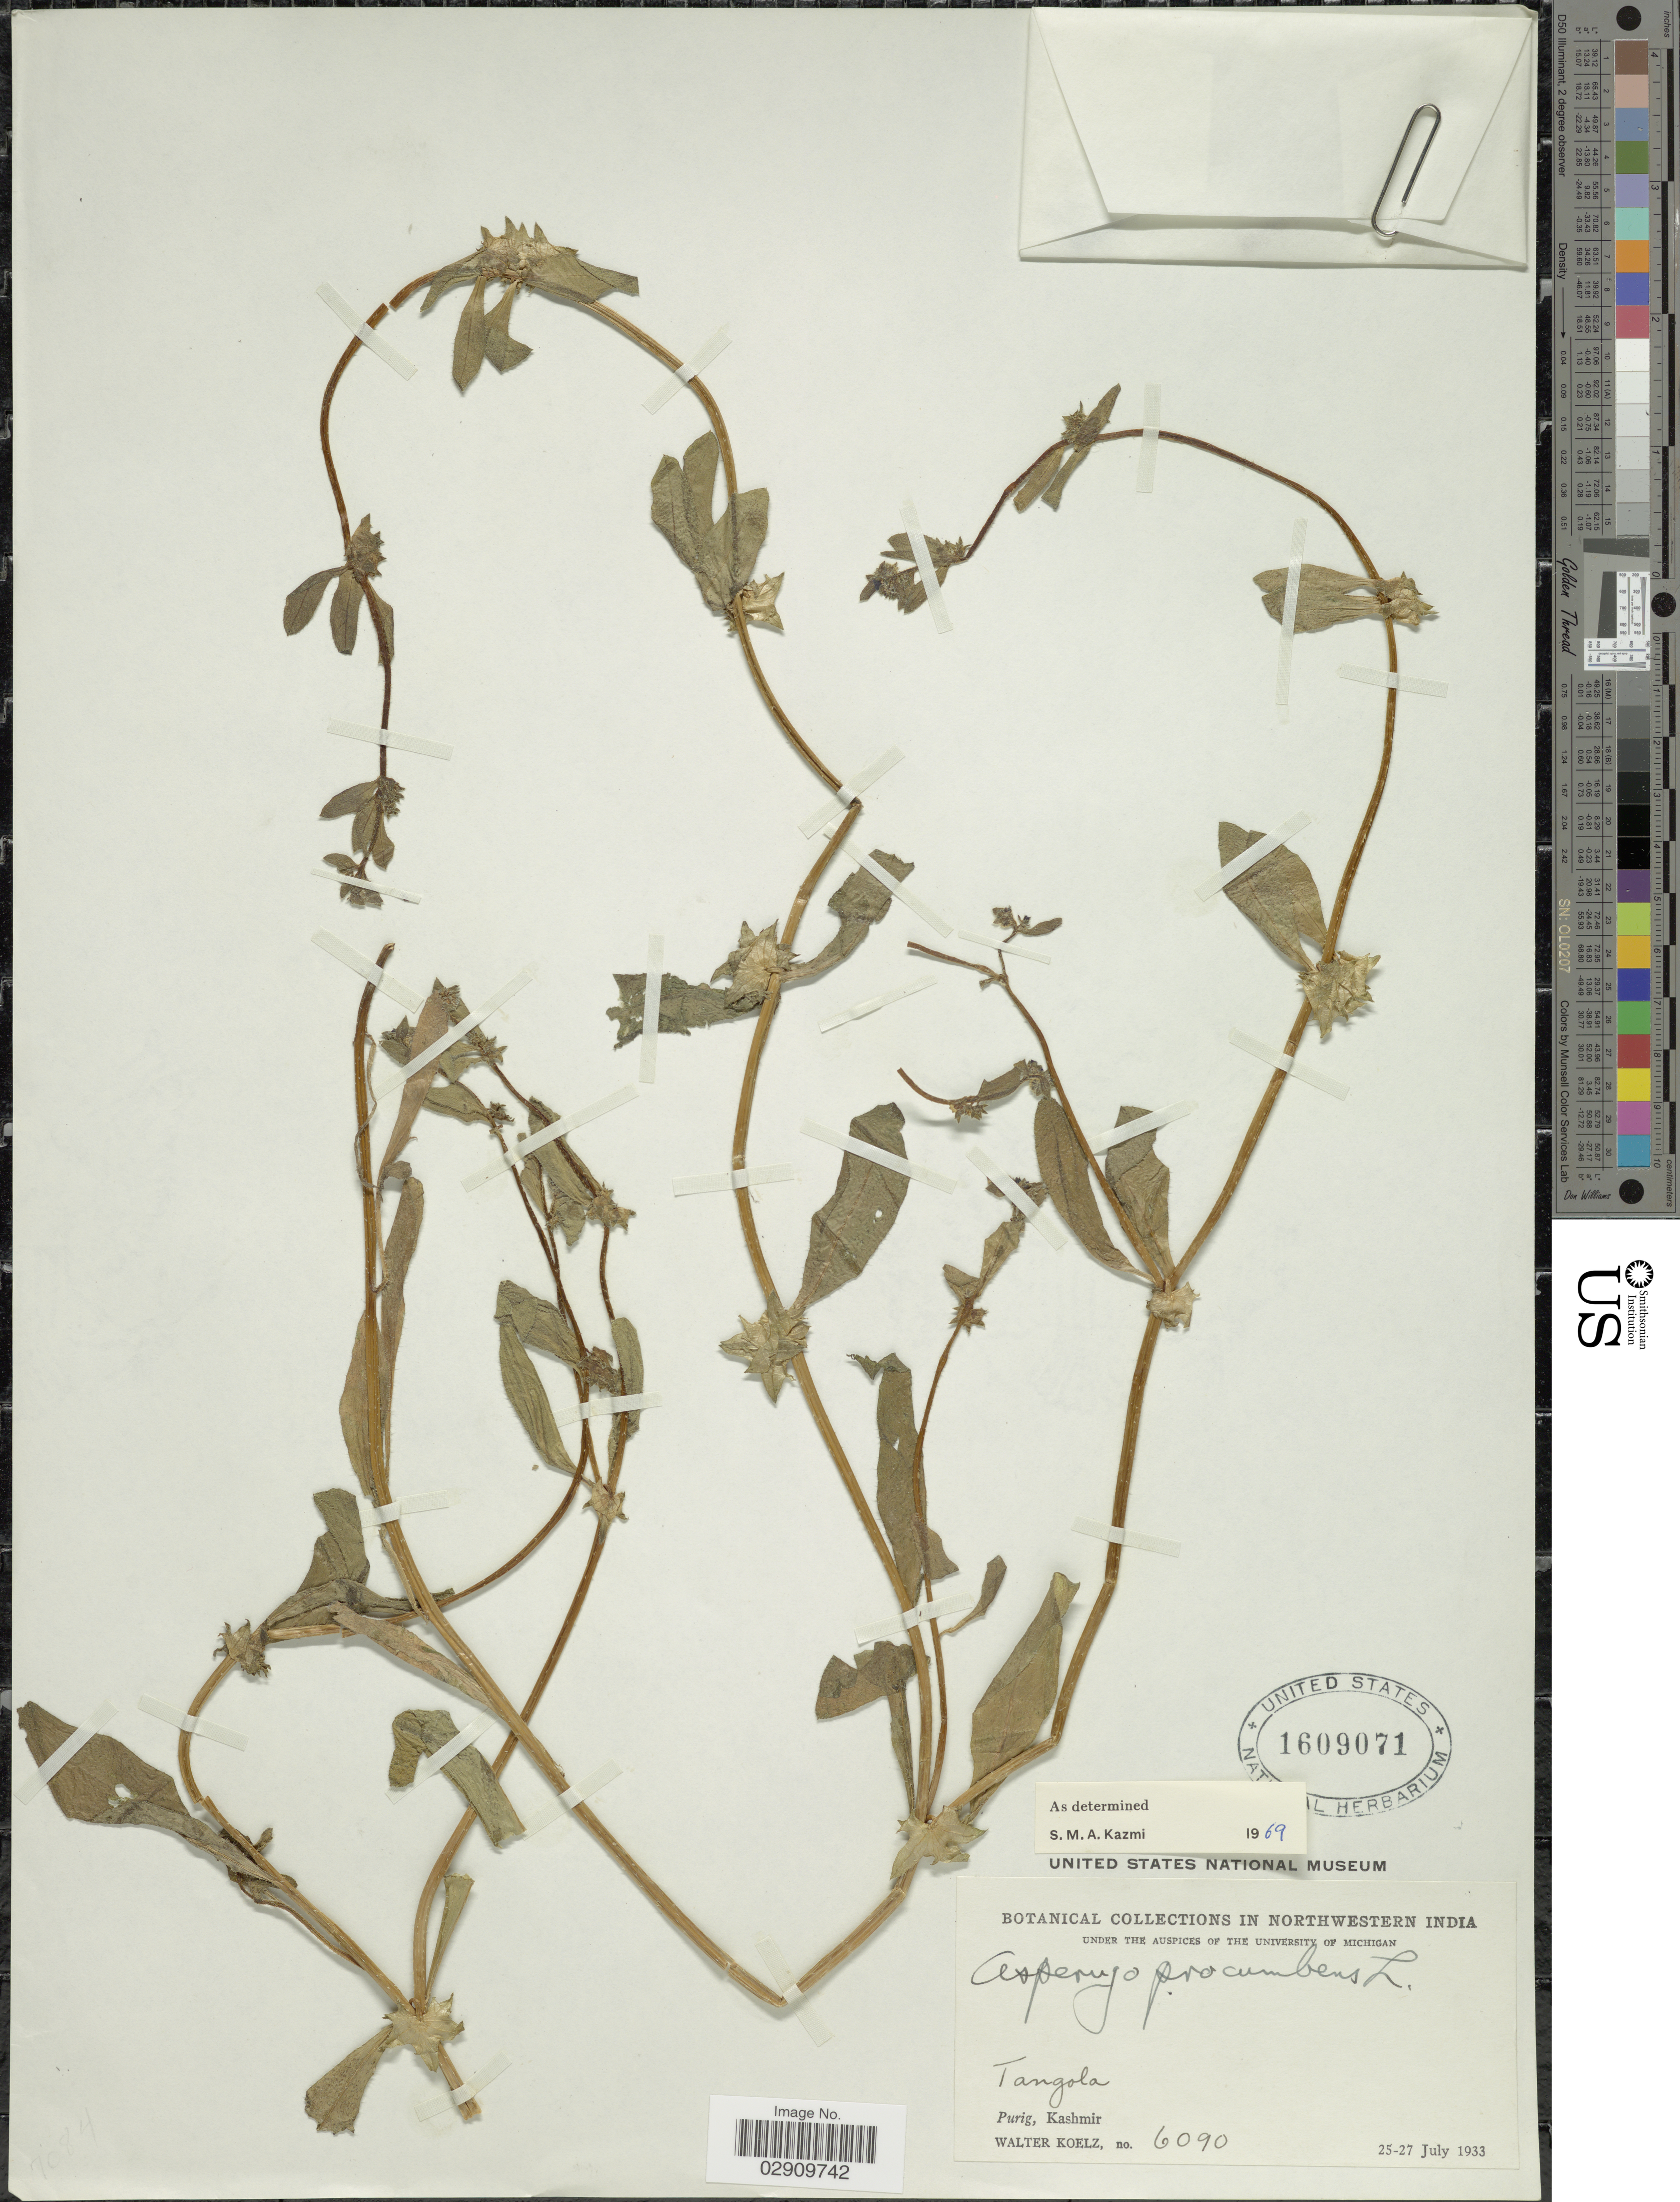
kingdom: Plantae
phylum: Tracheophyta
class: Magnoliopsida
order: Boraginales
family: Boraginaceae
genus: Asperugo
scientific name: Asperugo procumbens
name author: L.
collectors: W. N. Koelz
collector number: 6090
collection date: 1933-07-25/1933-07-27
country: India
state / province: Jammu and Kashmir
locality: Northwestern India, Tangola, Purig, Kashmir.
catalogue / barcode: US 1609071